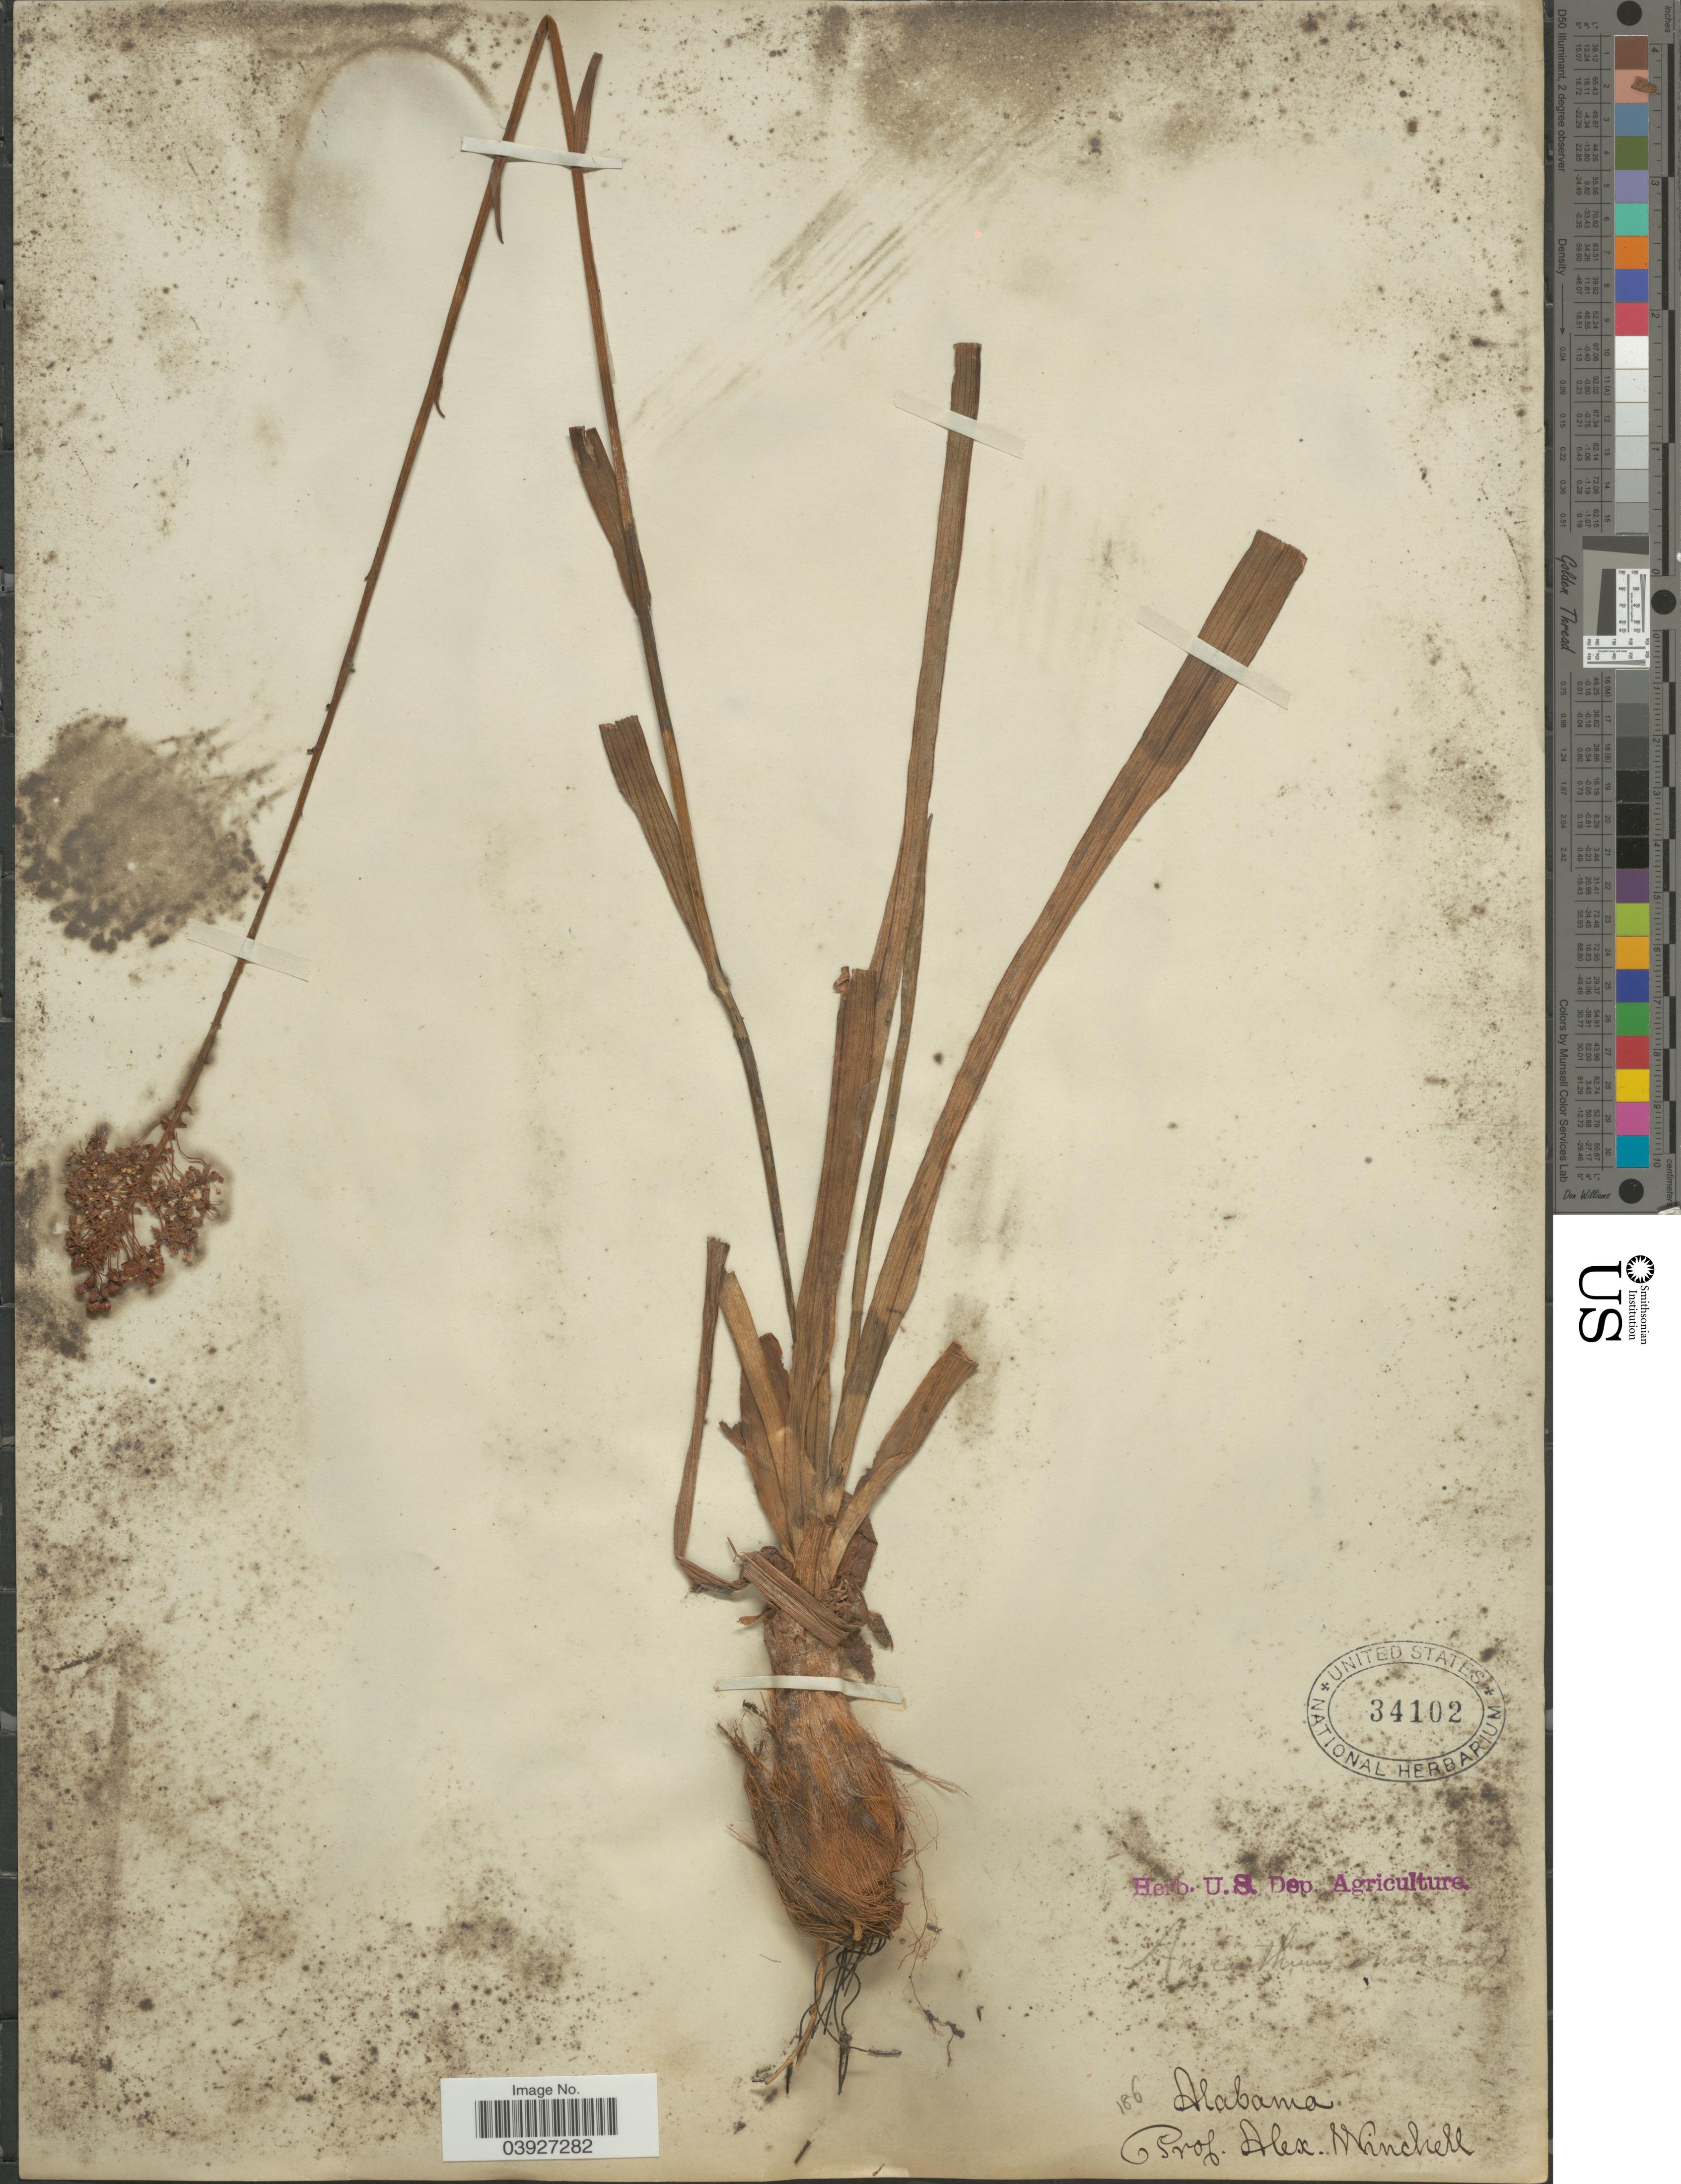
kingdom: Plantae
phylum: Tracheophyta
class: Liliopsida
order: Liliales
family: Melanthiaceae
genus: Amianthium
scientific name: Amianthium muscitoxicum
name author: (Walter) A. Gray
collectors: A. Winchell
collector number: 186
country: United States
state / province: Alabama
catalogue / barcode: US 34102